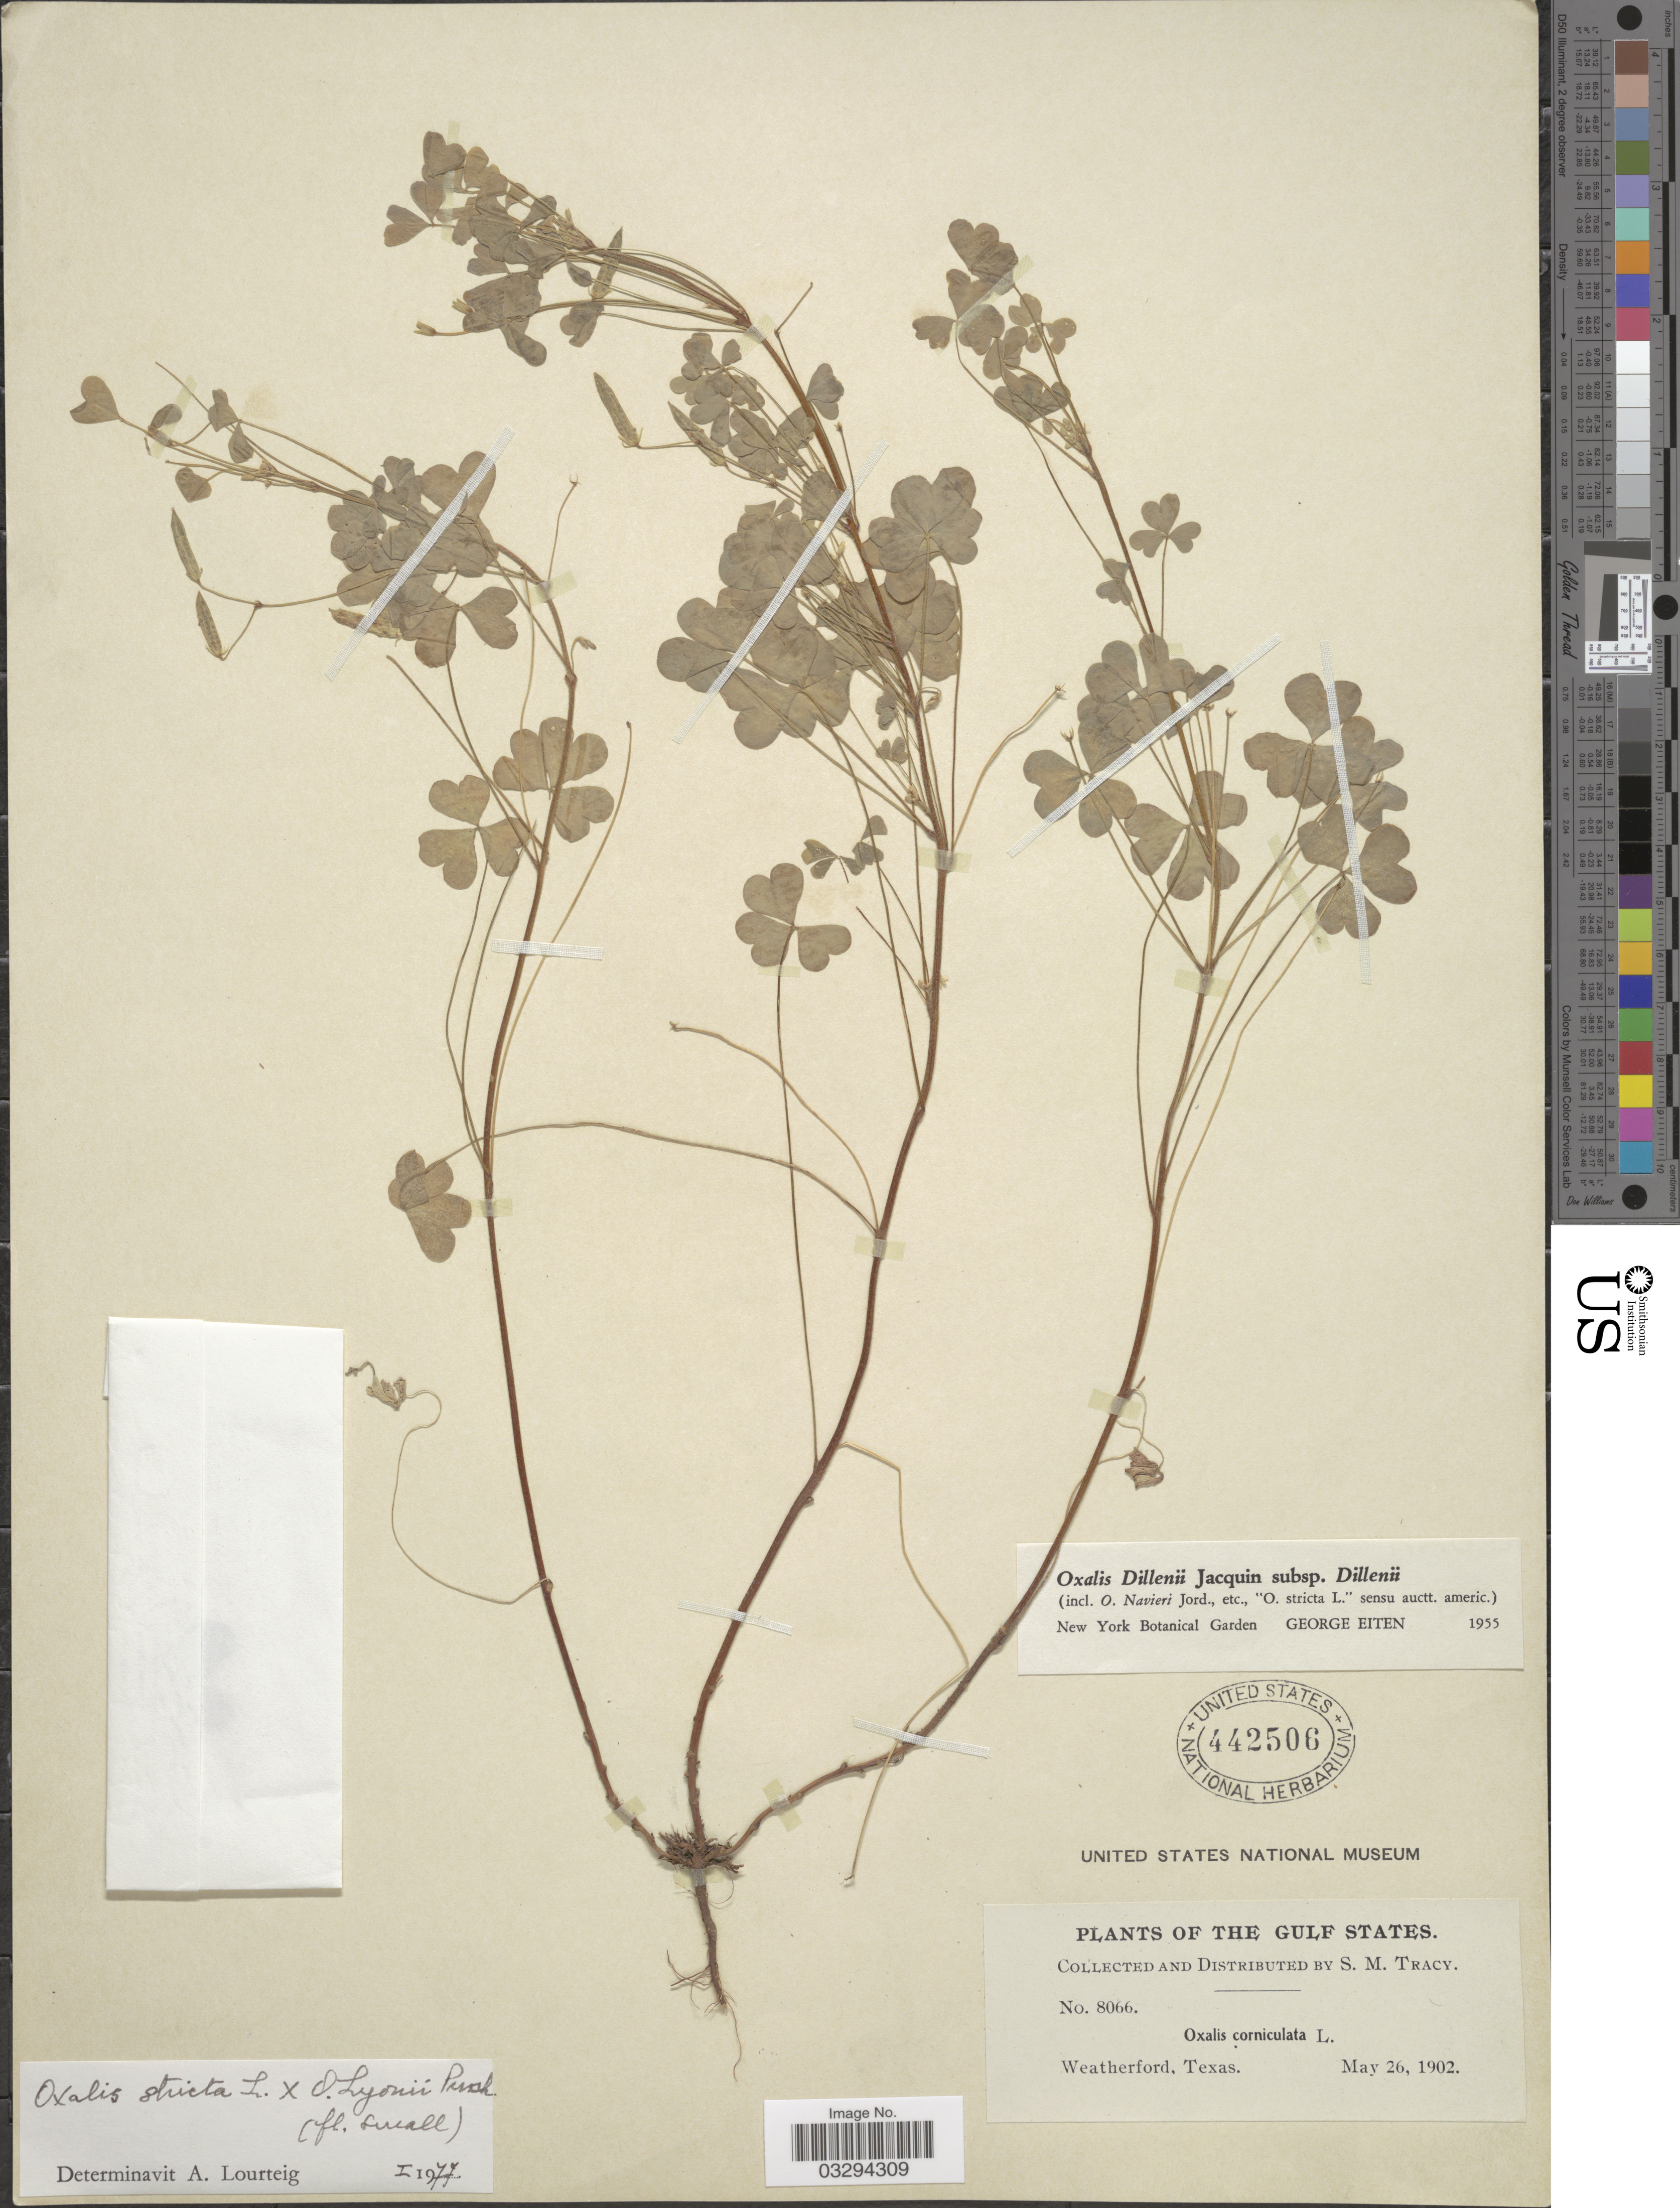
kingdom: Plantae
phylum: Tracheophyta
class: Magnoliopsida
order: Oxalidales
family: Oxalidaceae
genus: Oxalis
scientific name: Oxalis lyonii x O. stricta L.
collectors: S. M. Tracy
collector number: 8066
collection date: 1902-05-26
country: United States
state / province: Texas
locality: The Gulf States. Weatherford.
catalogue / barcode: US 442506